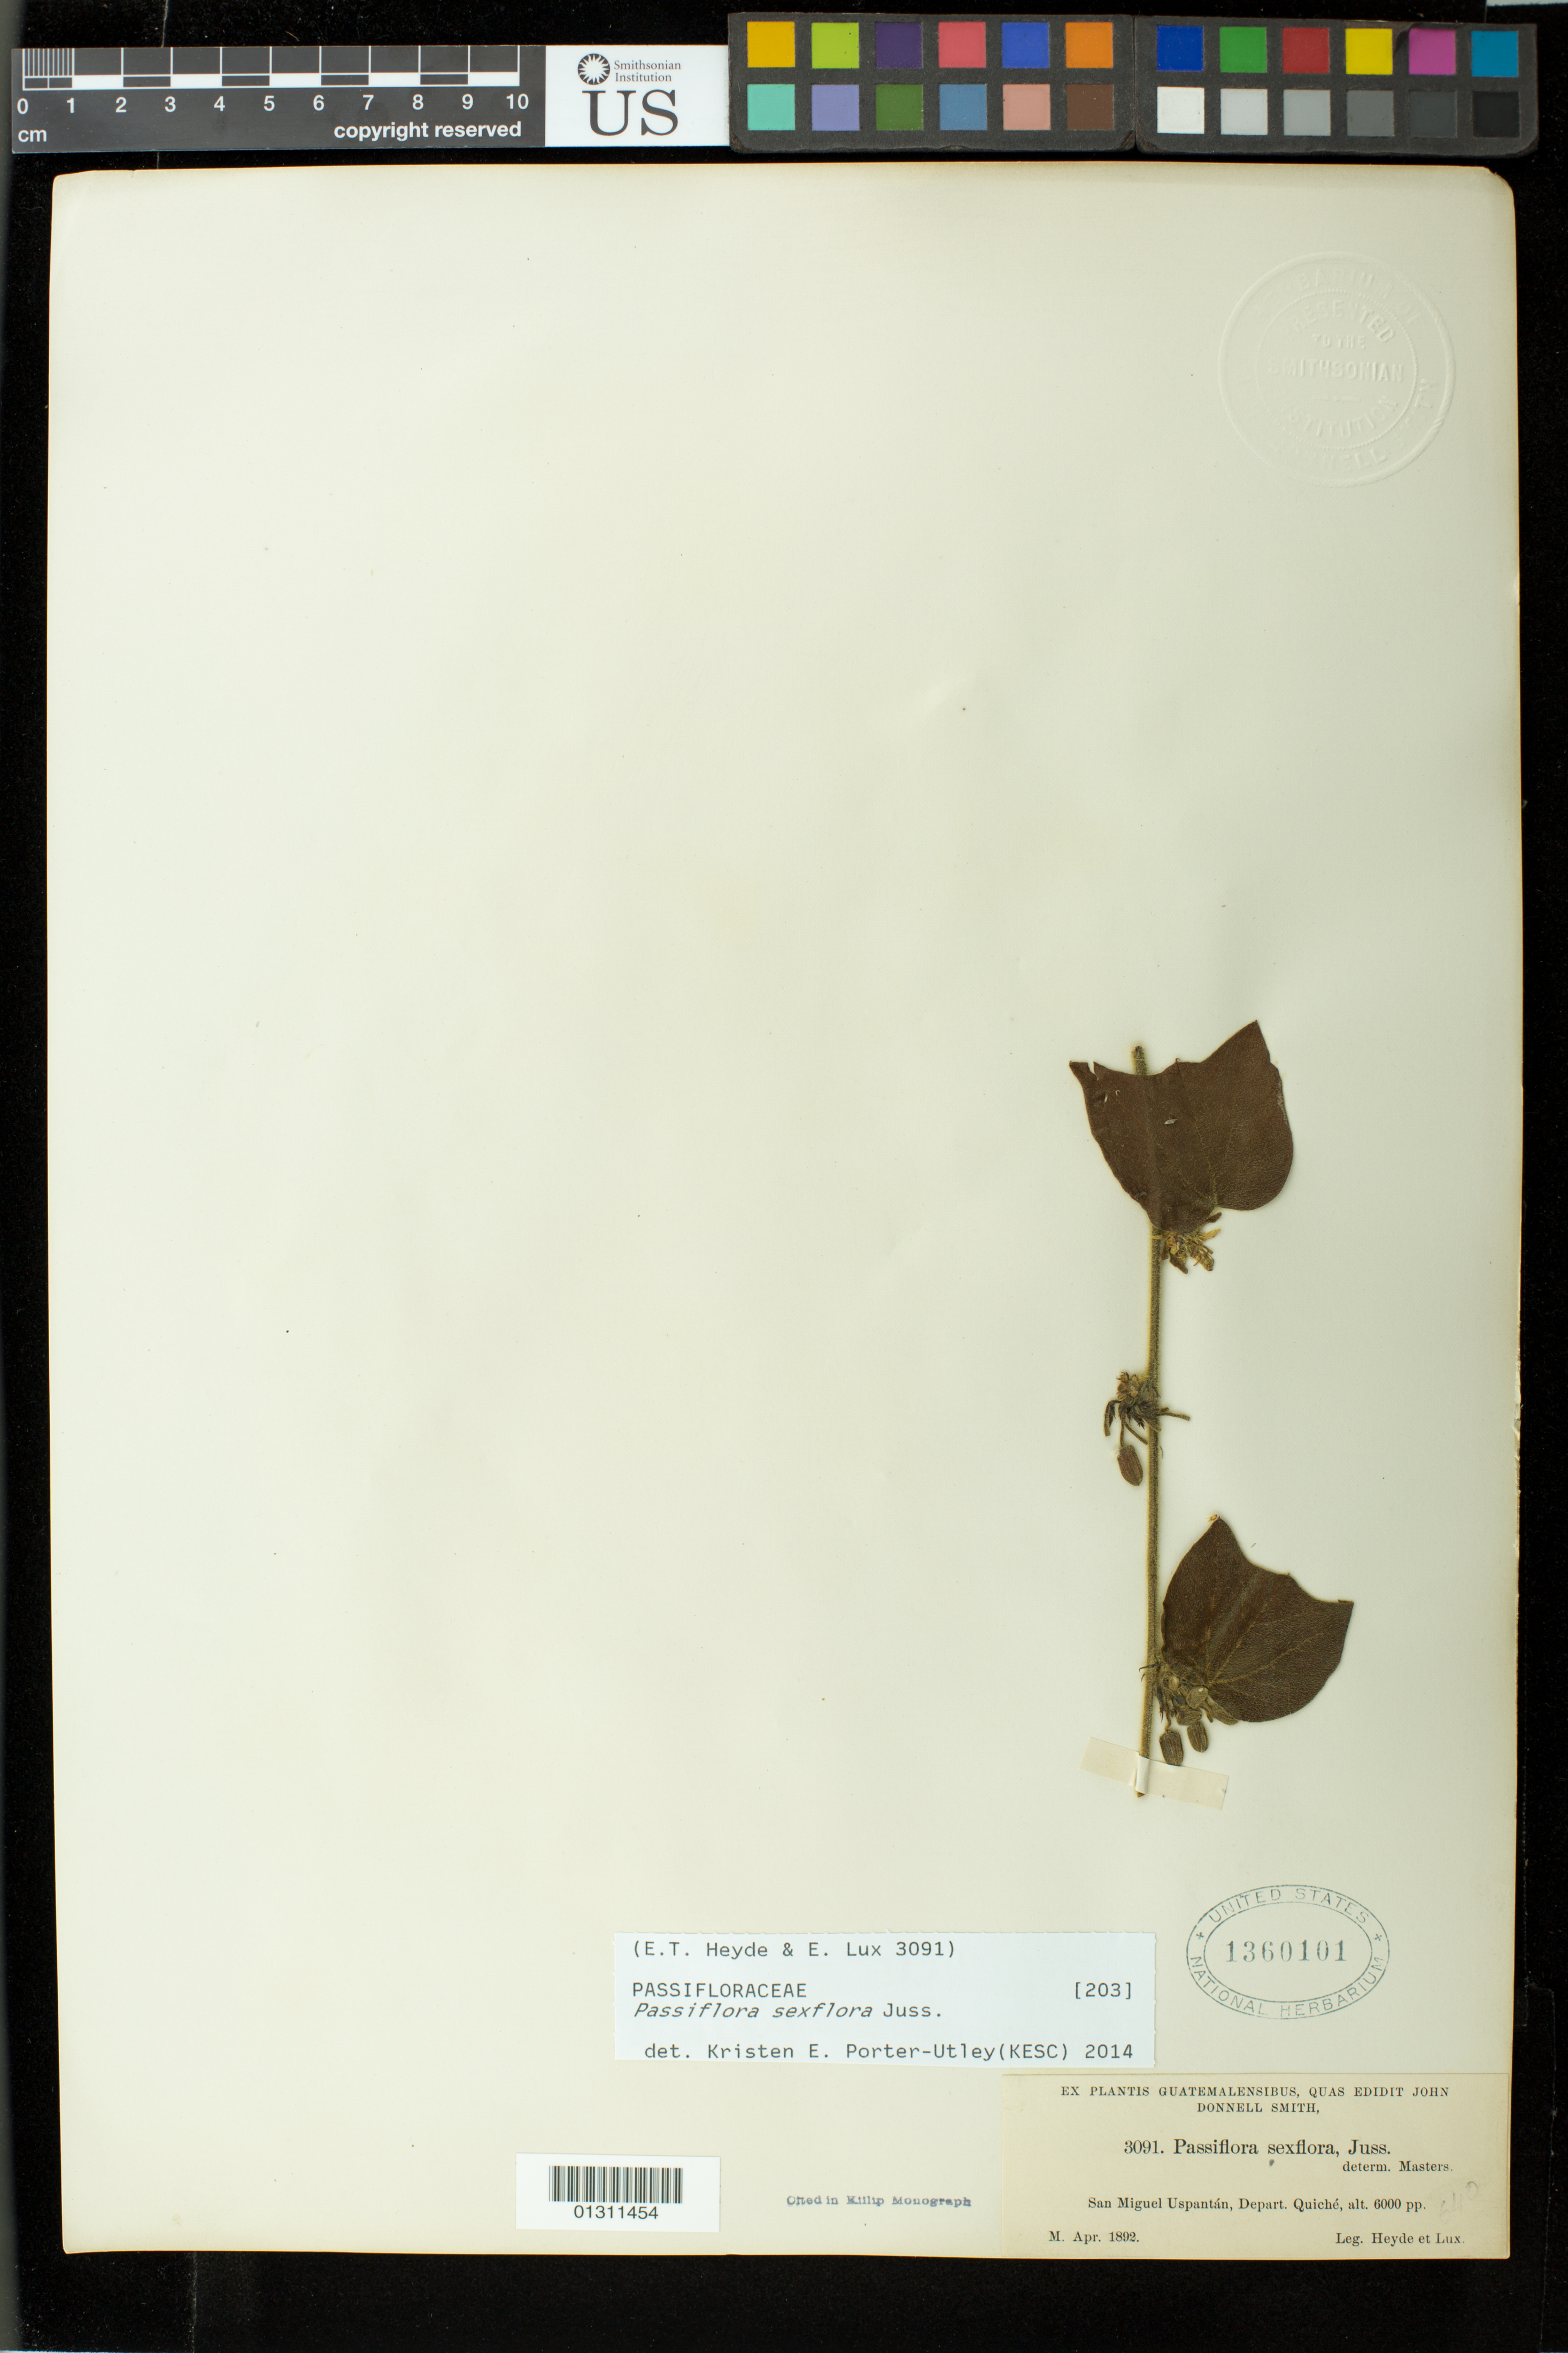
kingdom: Plantae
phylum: Tracheophyta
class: Magnoliopsida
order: Malpighiales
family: Passifloraceae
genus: Passiflora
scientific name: Passiflora sexflora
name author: Juss.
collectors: E. T. Heyde & E. Lux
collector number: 3091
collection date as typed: Apr 1892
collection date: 1892-04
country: Guatemala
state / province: El Quiché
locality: San Miguel Uspantan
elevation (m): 1829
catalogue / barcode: US 1360101